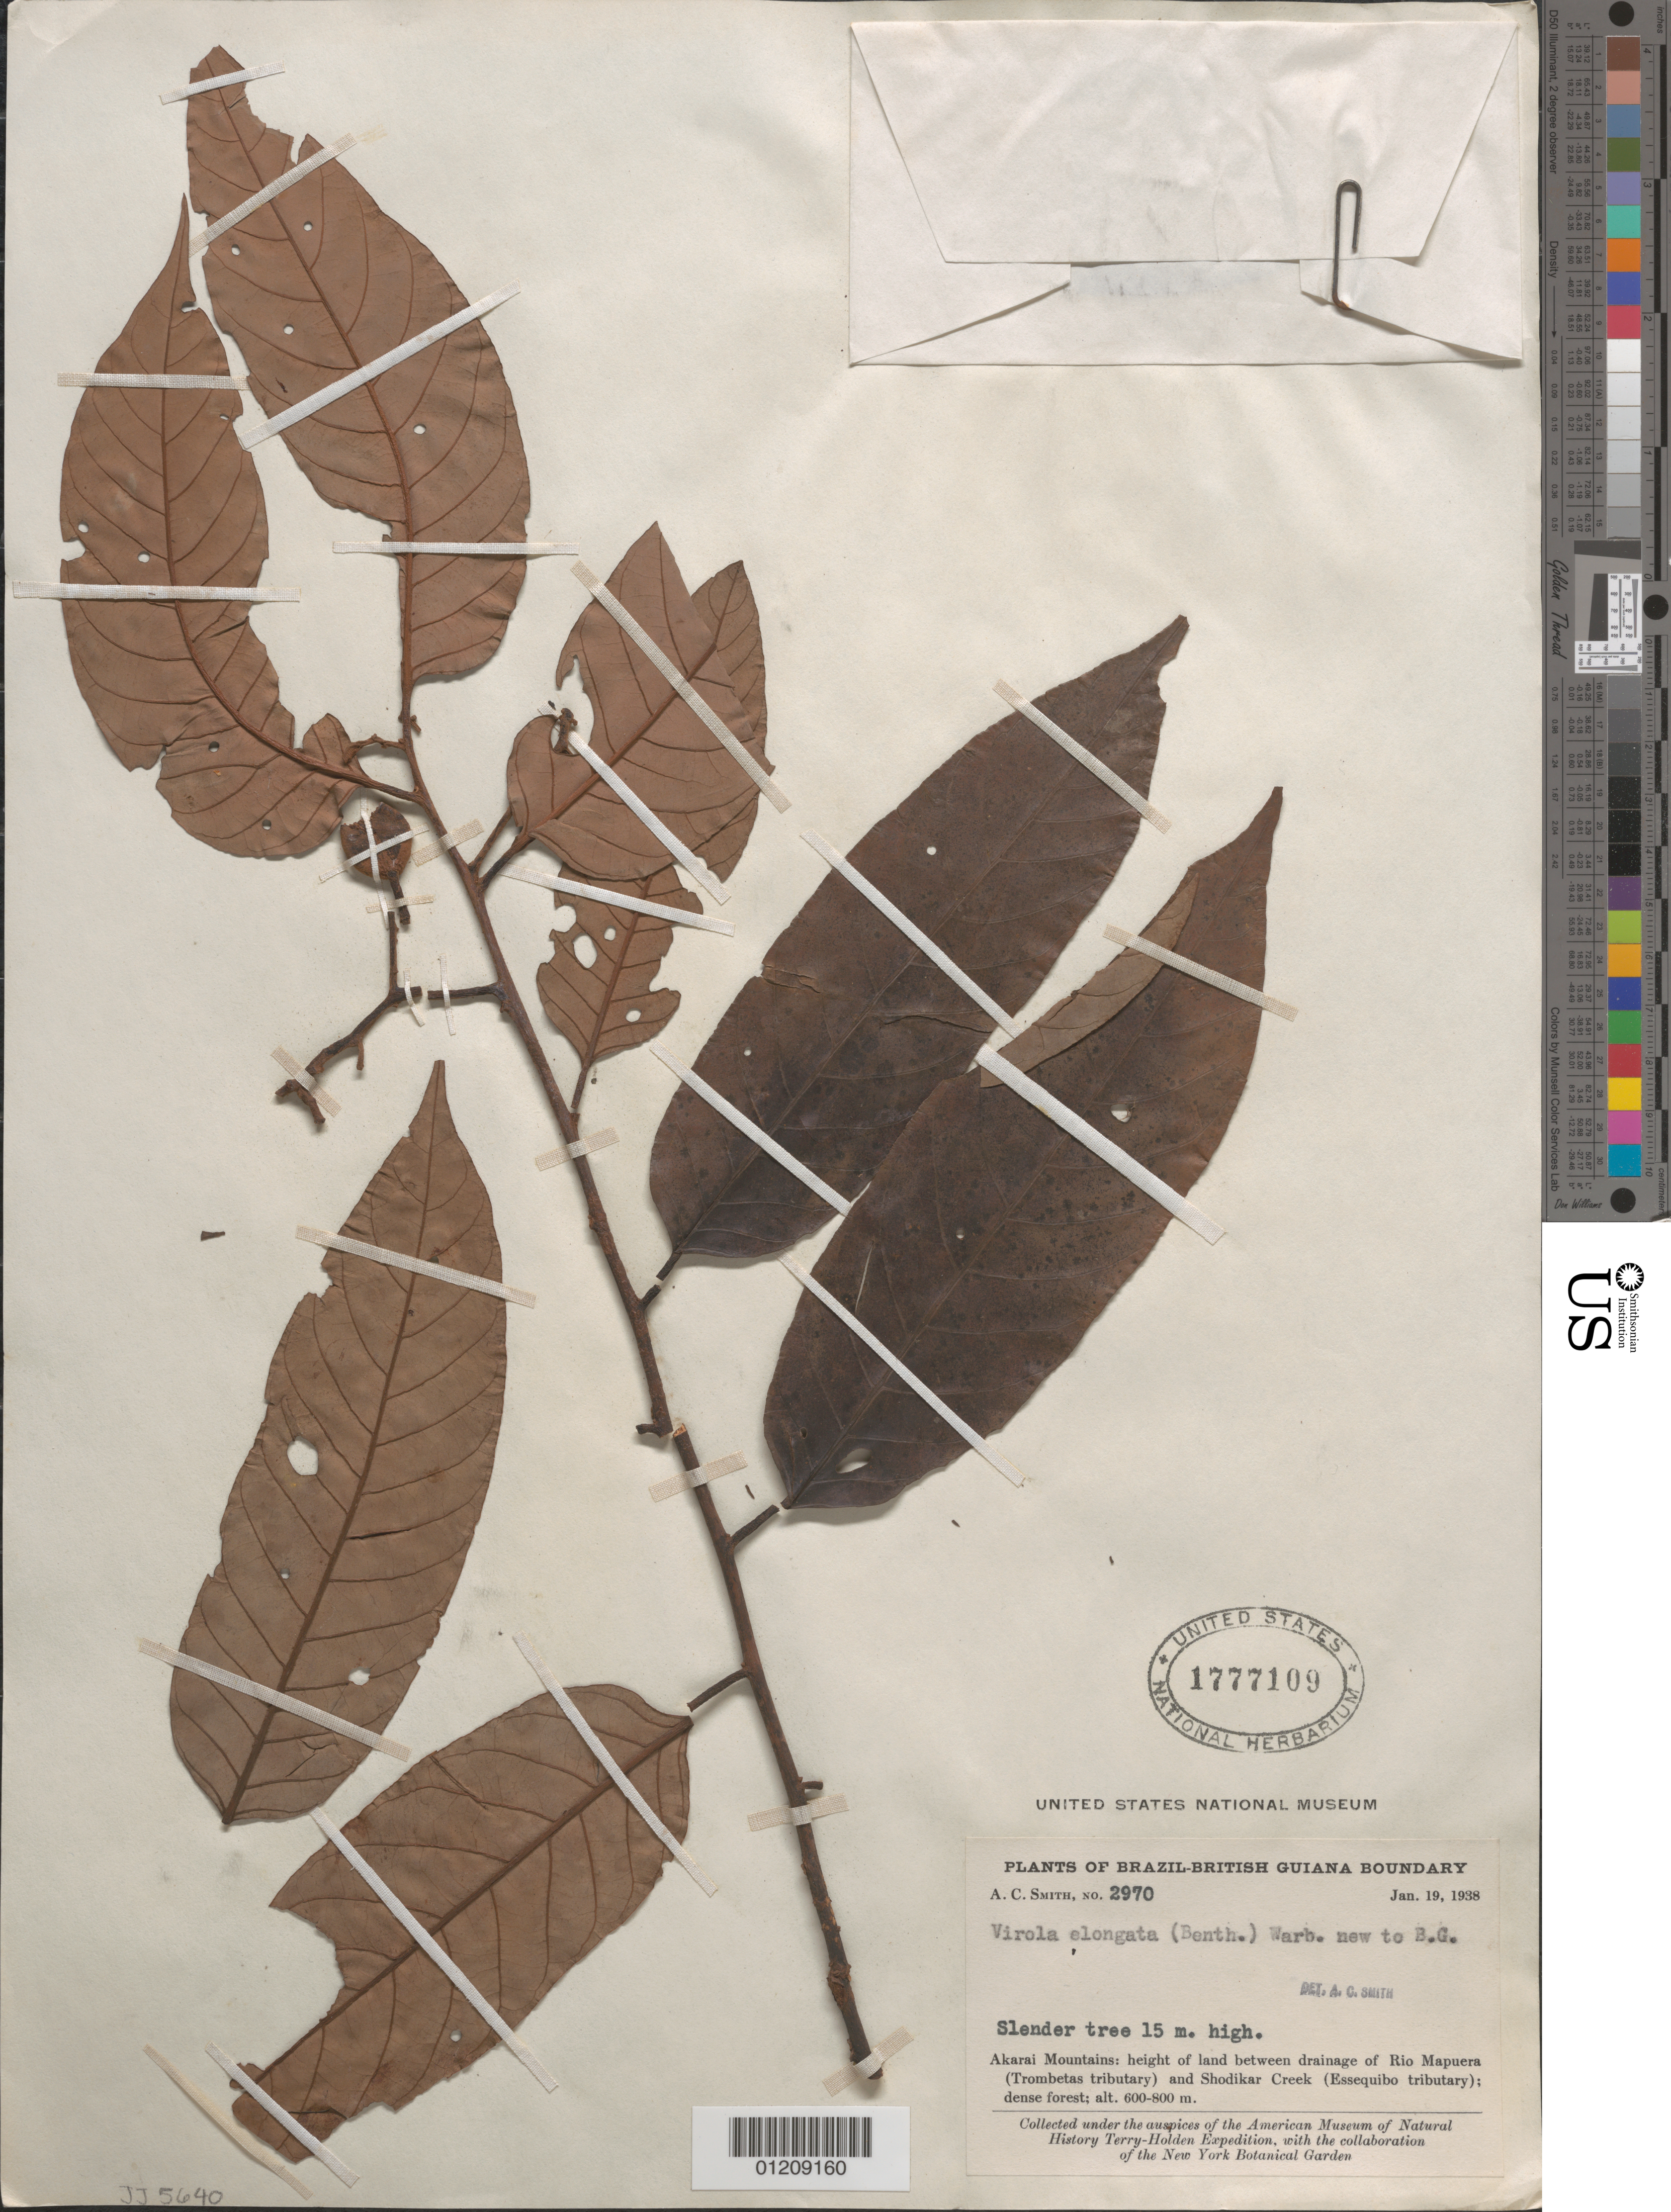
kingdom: Plantae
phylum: Tracheophyta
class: Magnoliopsida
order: Magnoliales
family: Myristicaceae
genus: Virola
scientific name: Virola elongata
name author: (Benth.) Warb.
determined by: Smith, A. C.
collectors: A. C. Smith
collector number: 2970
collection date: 1938-01-19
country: Guyana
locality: Akarai Moutnains: height ofland between drainage of Rio Mapuera (Trombetas tributary) and Shodikar Creek (Essequibo tributary)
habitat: Dense forest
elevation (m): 600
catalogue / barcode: US 1777109